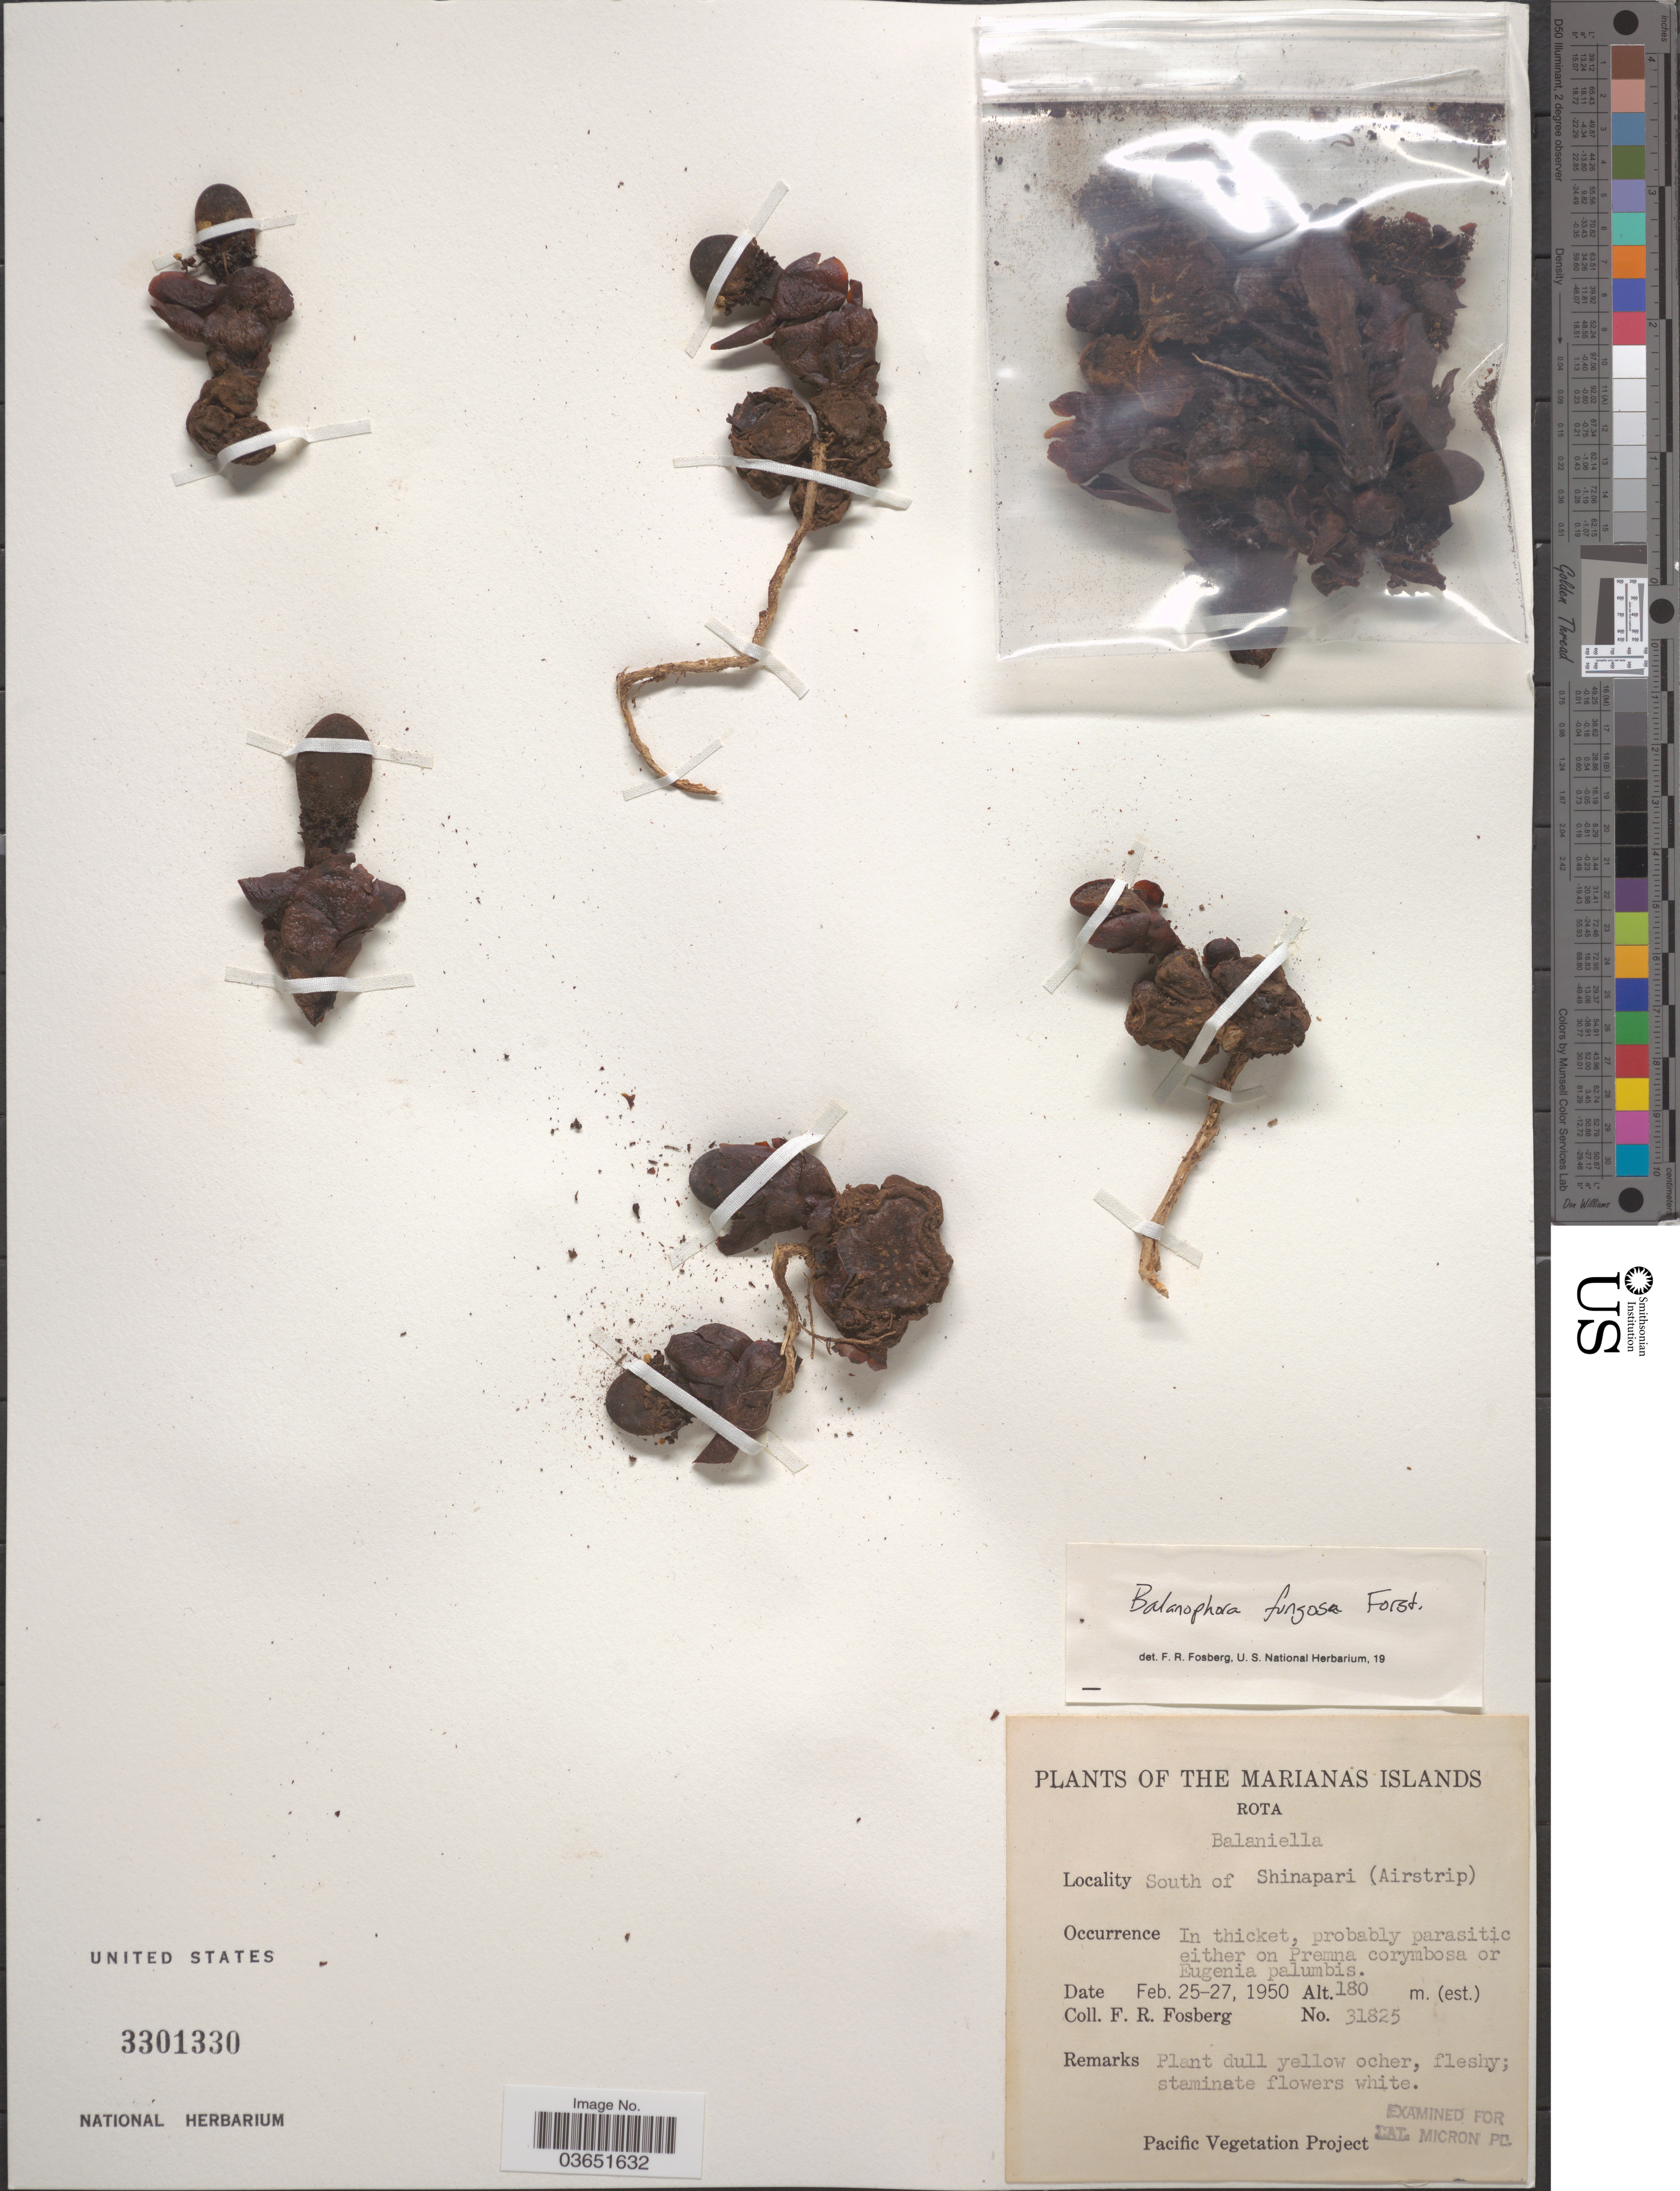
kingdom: Plantae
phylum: Tracheophyta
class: Magnoliopsida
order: Santalales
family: Balanophoraceae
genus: Balanophora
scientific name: Balanophora fungosa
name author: J.R. Forst. & G. Forst.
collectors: F. R. Fosberg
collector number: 31825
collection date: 1950-02-25/1950-02-27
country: Northern Mariana Islands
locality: The Marianas Islands. Rota. South of Shinapari (Airstrip).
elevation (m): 180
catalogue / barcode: US 3301330